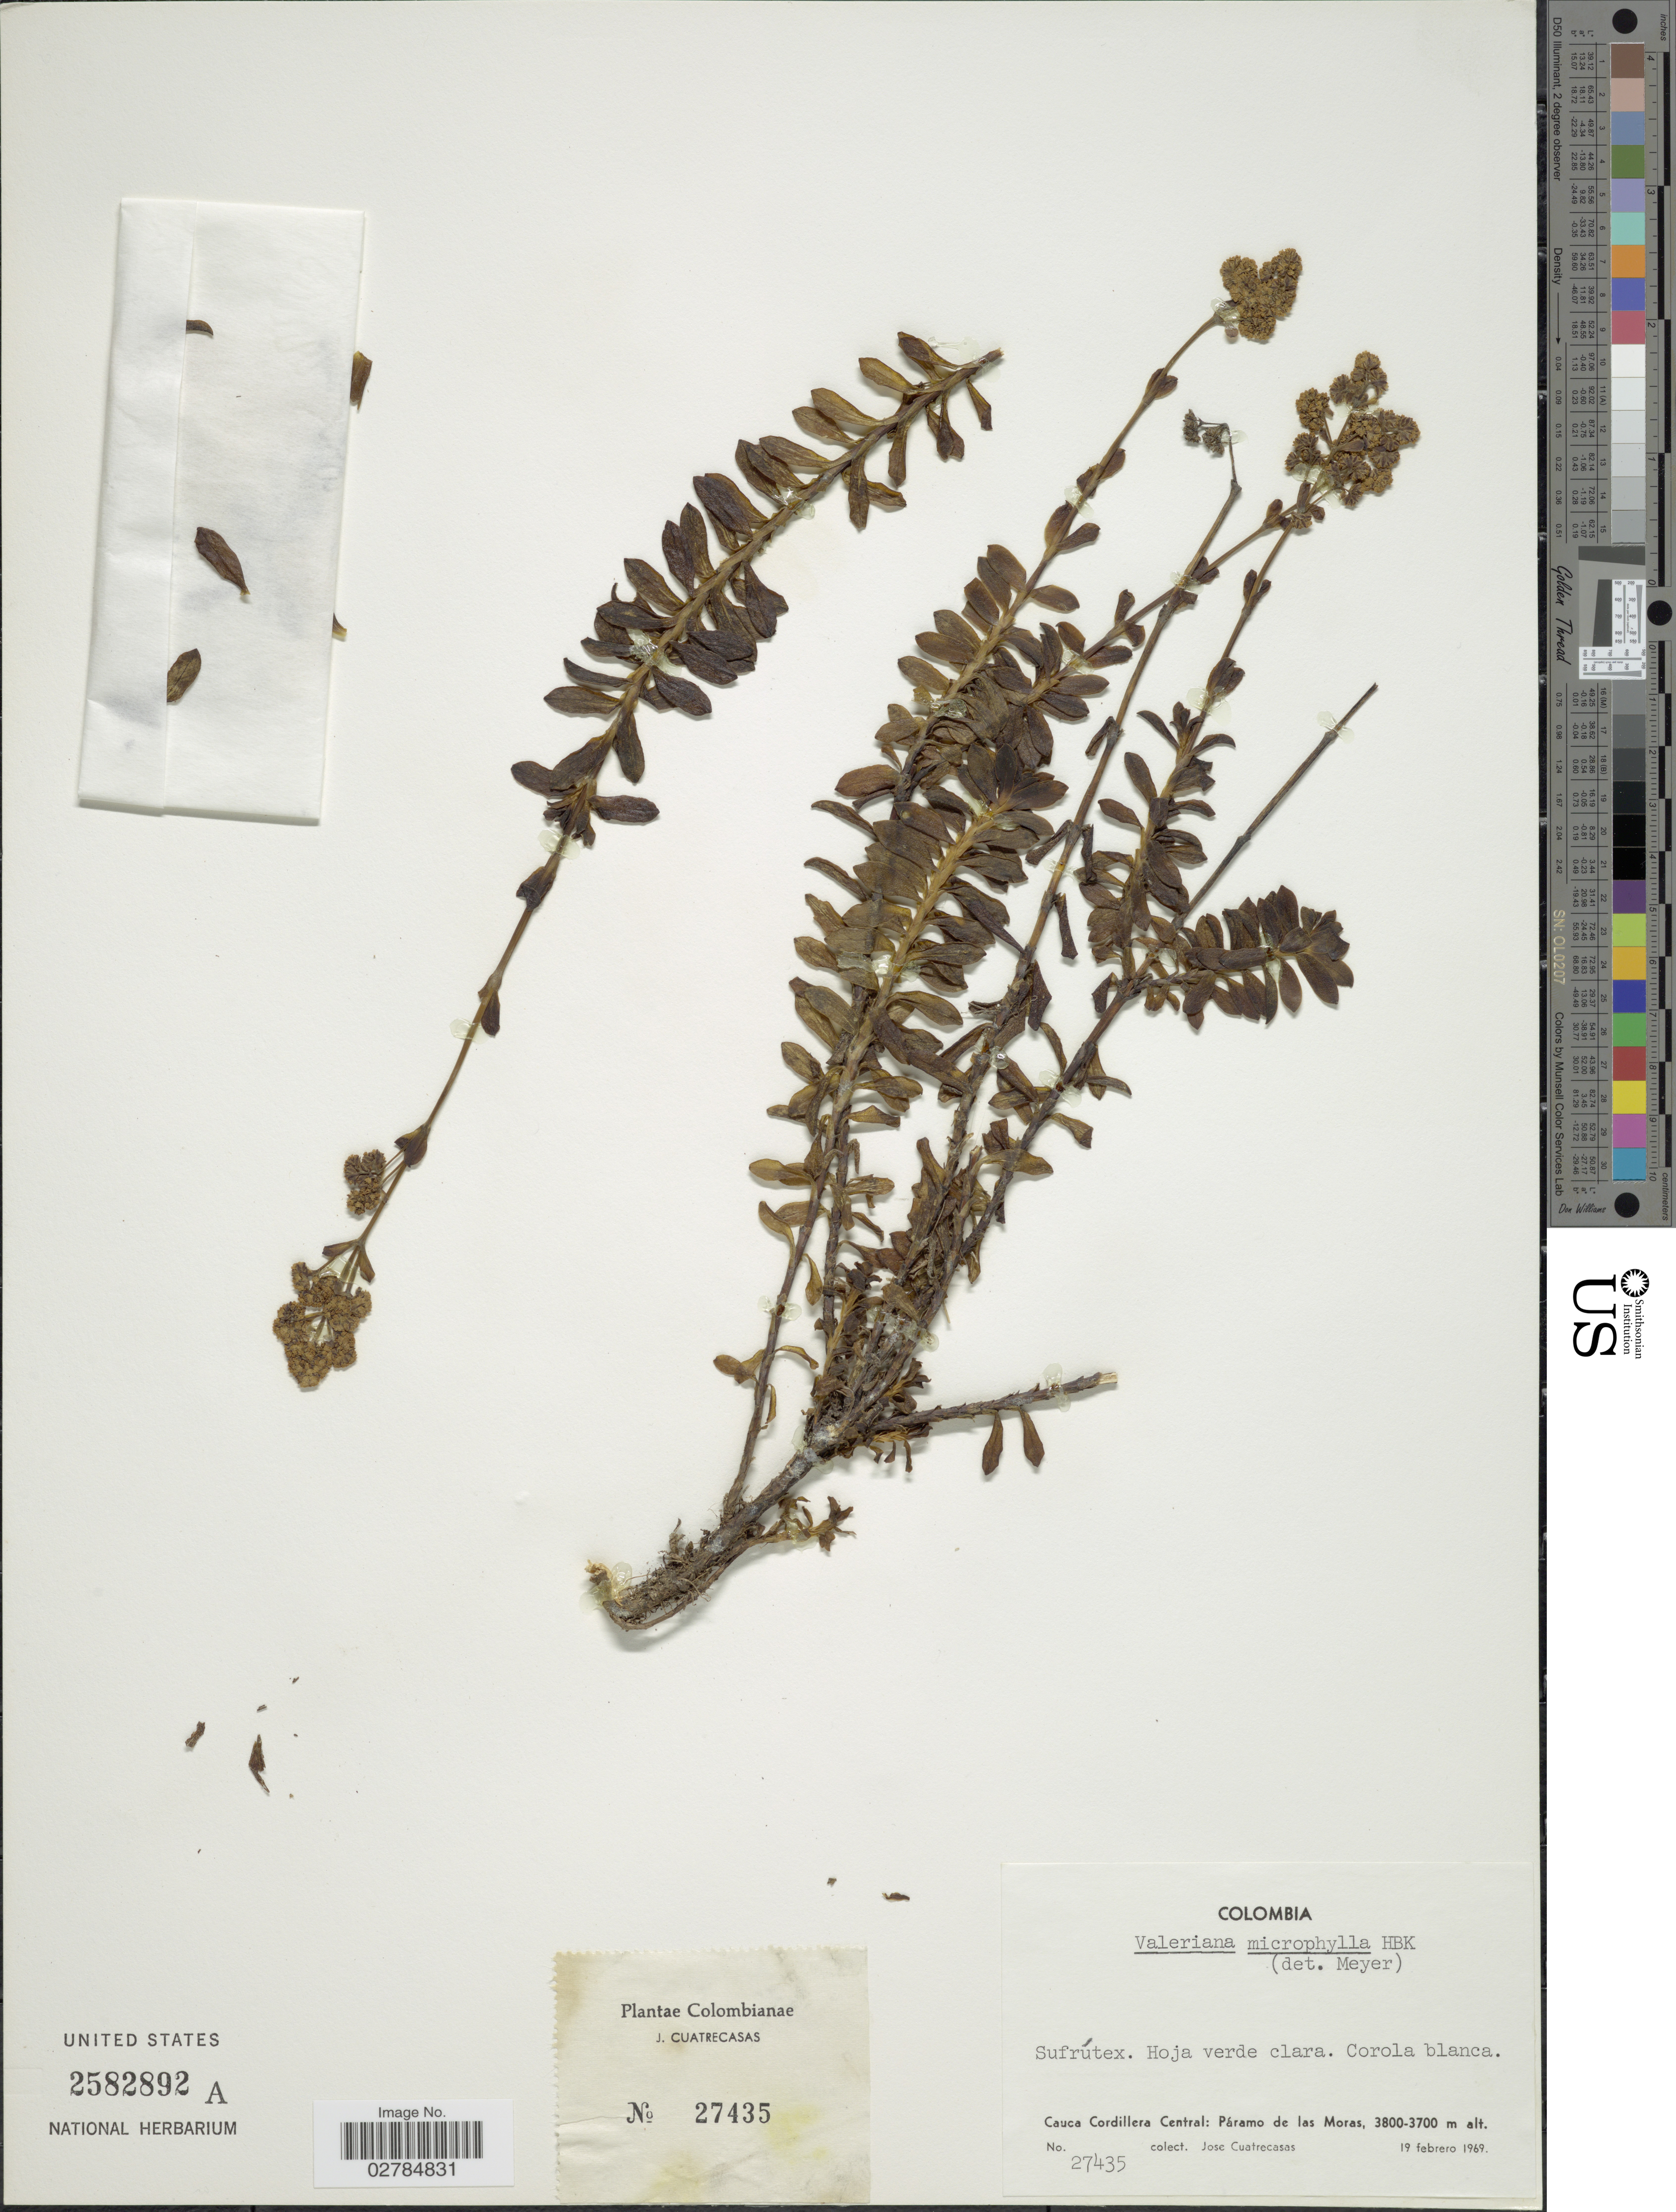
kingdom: Plantae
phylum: Tracheophyta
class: Magnoliopsida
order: Dipsacales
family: Caprifoliaceae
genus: Valeriana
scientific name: Valeriana microphylla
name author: Kunth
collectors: J. Cuatrecasas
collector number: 27435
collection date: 1969-02-19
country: Colombia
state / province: Valle del Cauca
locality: Valle: Cordillera Central: Páramo de las Moras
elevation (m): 3700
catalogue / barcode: US 2582892A